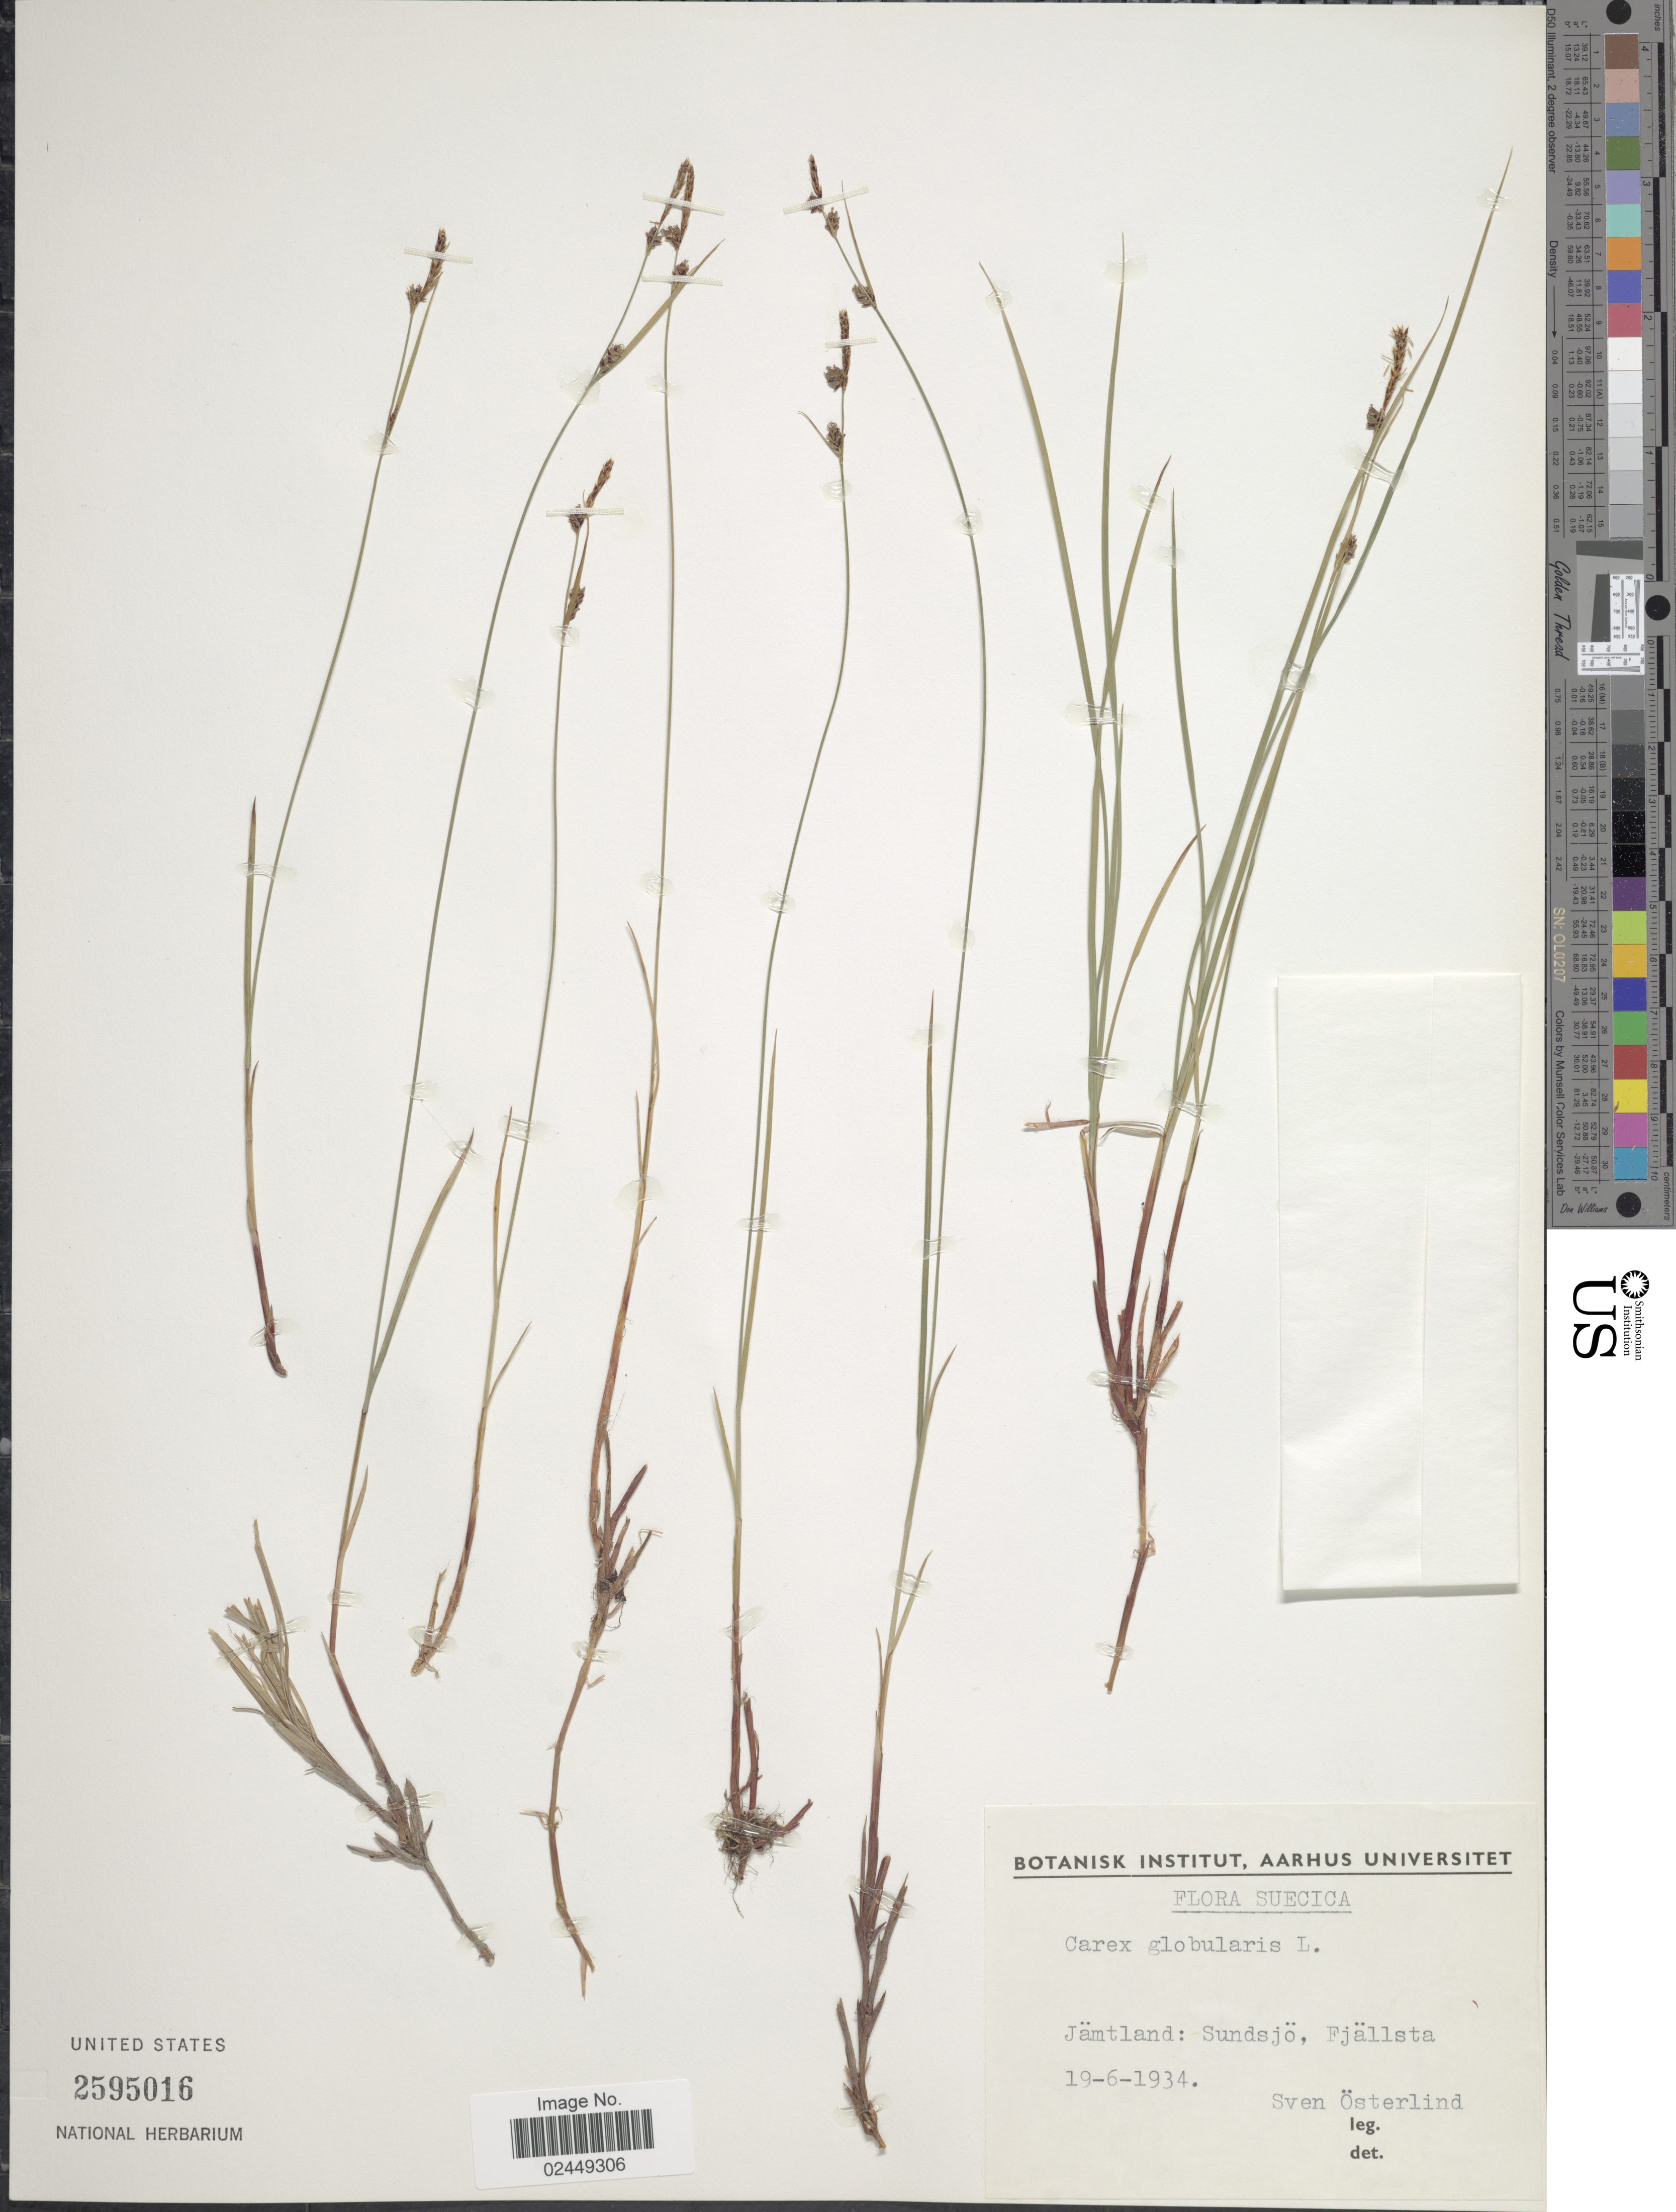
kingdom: Plantae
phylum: Tracheophyta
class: Liliopsida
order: Poales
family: Cyperaceae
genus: Carex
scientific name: Carex globularis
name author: L.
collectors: S. Osterlind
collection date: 1934-06-19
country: Sweden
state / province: Jämtland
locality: Sandsjo, Fjallsta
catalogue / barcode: US 2595016